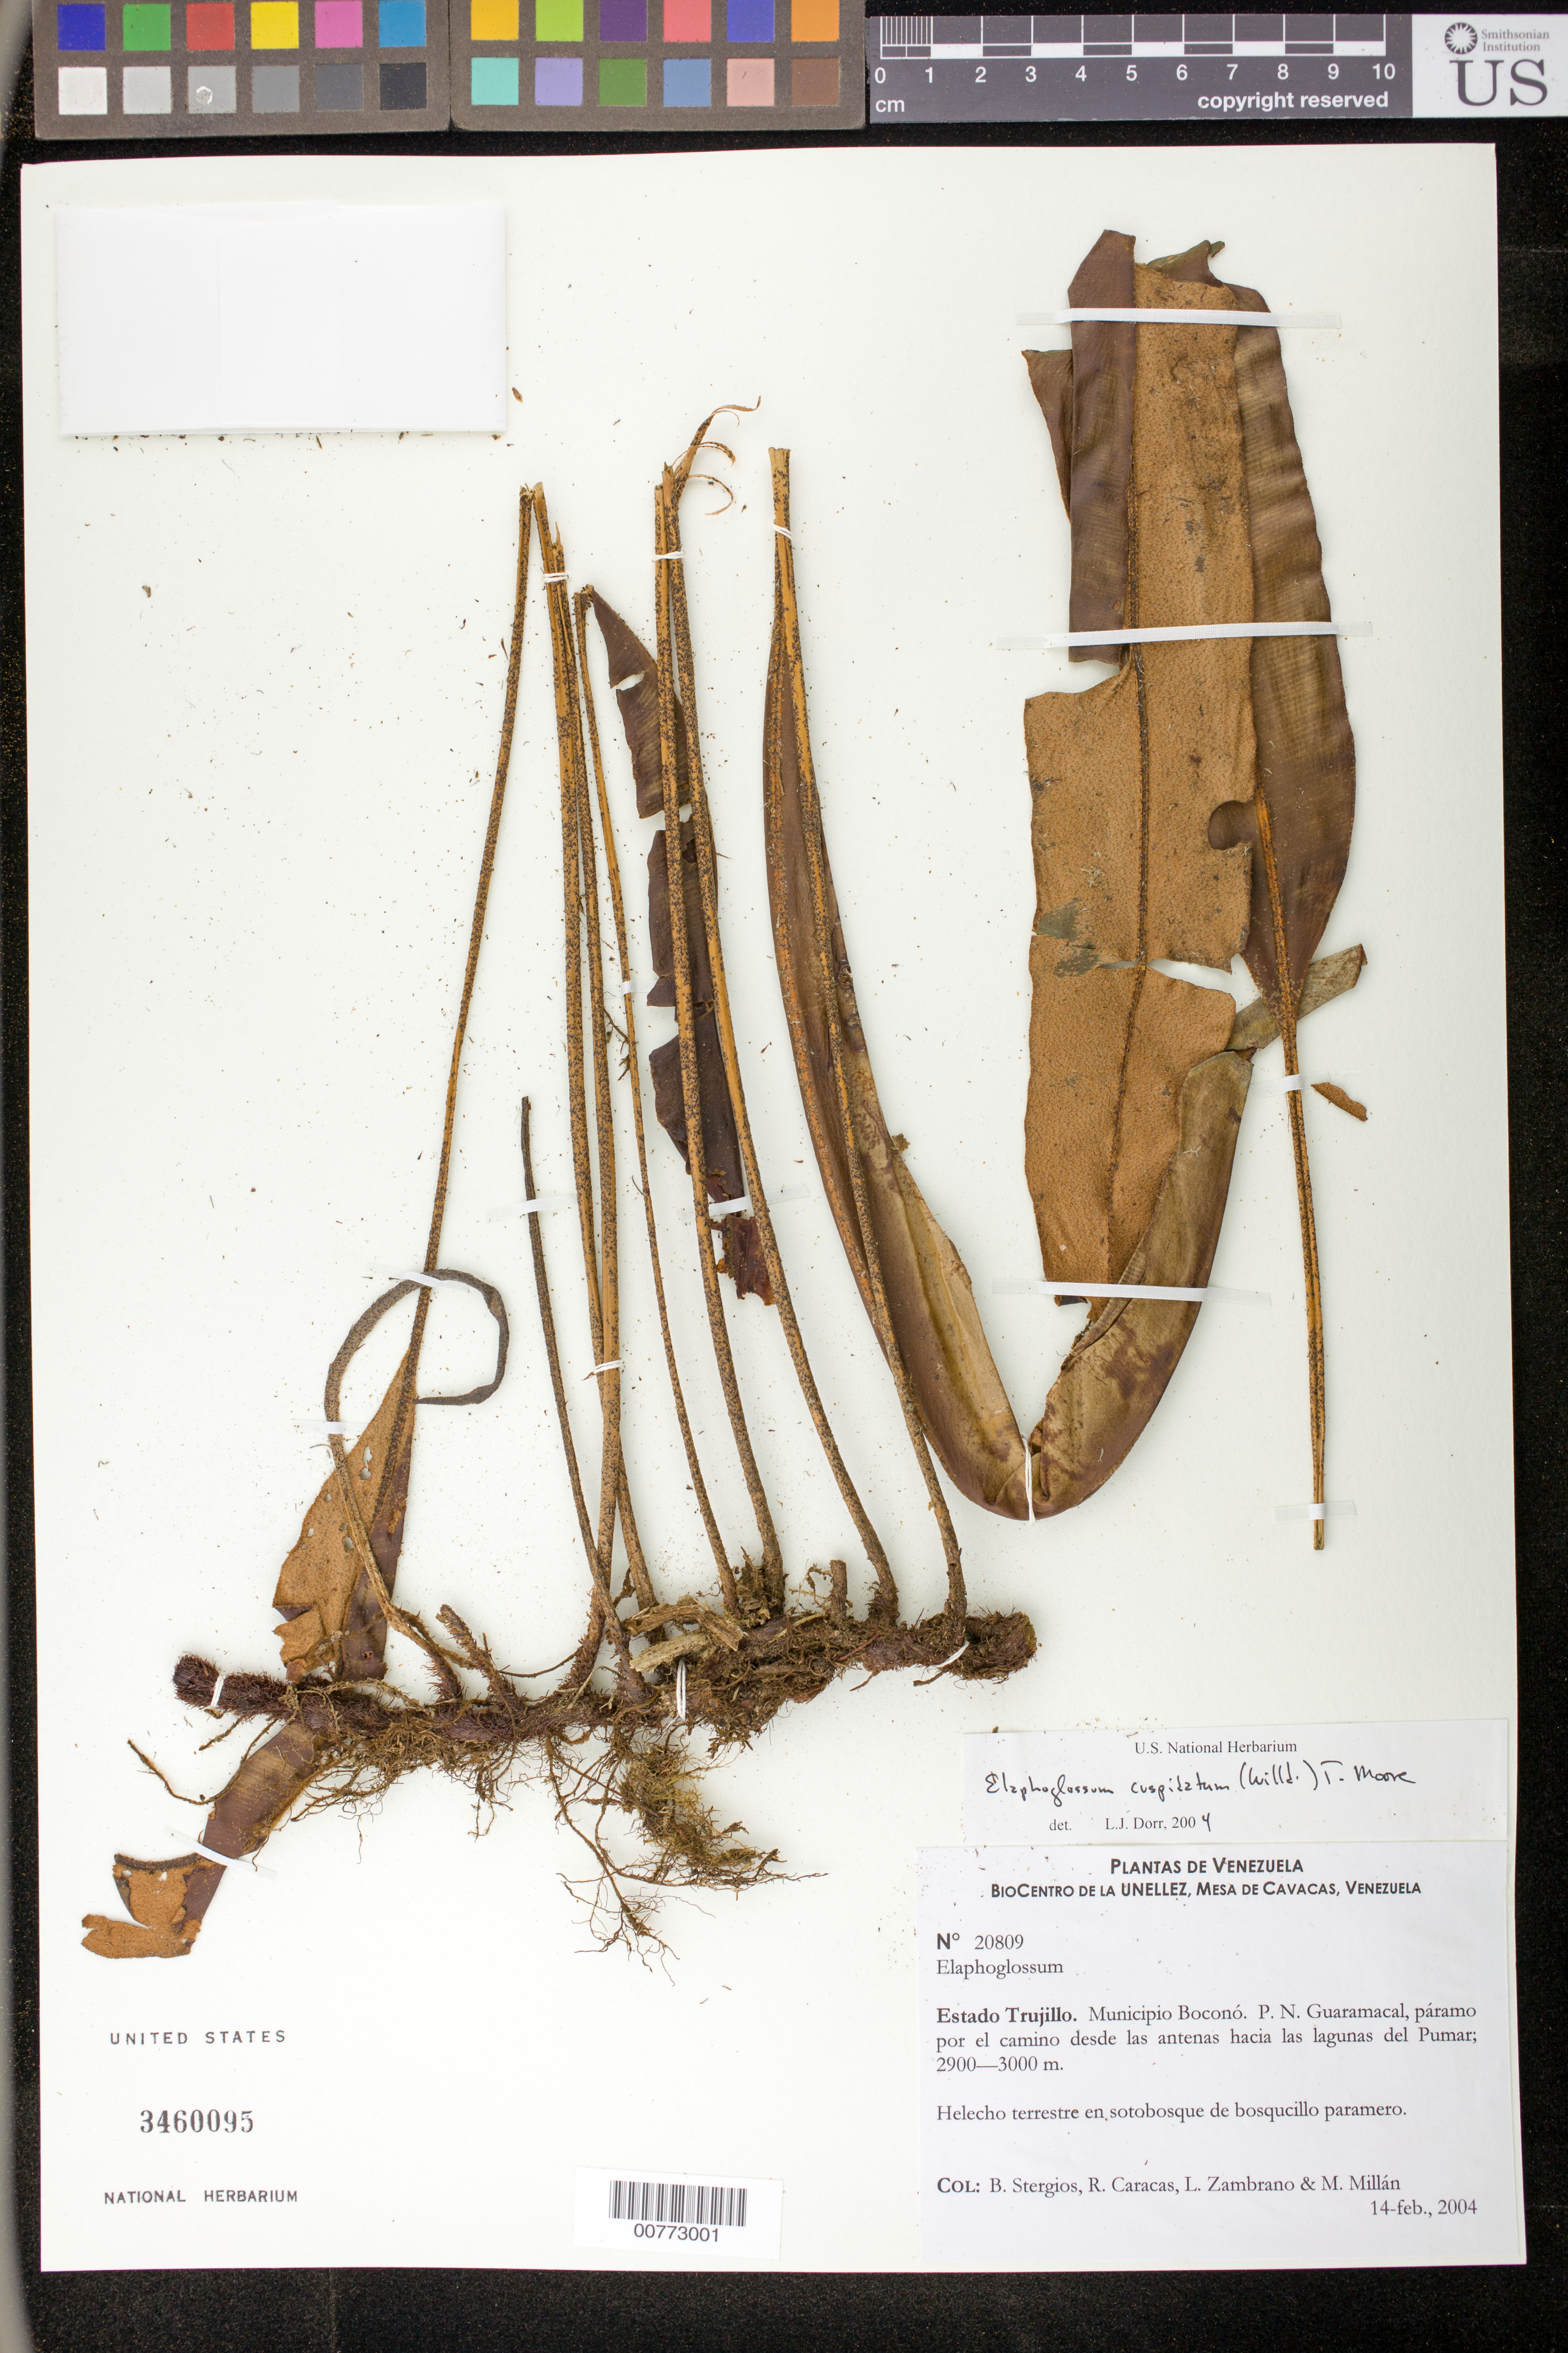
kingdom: Plantae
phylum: Tracheophyta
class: Polypodiopsida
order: Polypodiales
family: Dryopteridaceae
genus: Elaphoglossum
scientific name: Elaphoglossum cuspidatum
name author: (Willd.) T. Moore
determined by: Dorr, L. J., (BOT), Smithsonian Institution - National Museum of Natural History (UNITED STATES)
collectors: B. G. Stergios, R. Caracas, L. Zambrano & M. Millán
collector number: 20809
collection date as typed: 14 Feb 2004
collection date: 2004-02-14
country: Venezuela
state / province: Trujillo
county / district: Boconó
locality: Parque Nacional Guaramacal, páramo por el camino desde las antenas hacia las lagunas del Pumar.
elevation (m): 2900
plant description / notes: PORT, UC, US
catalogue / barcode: US 3460095